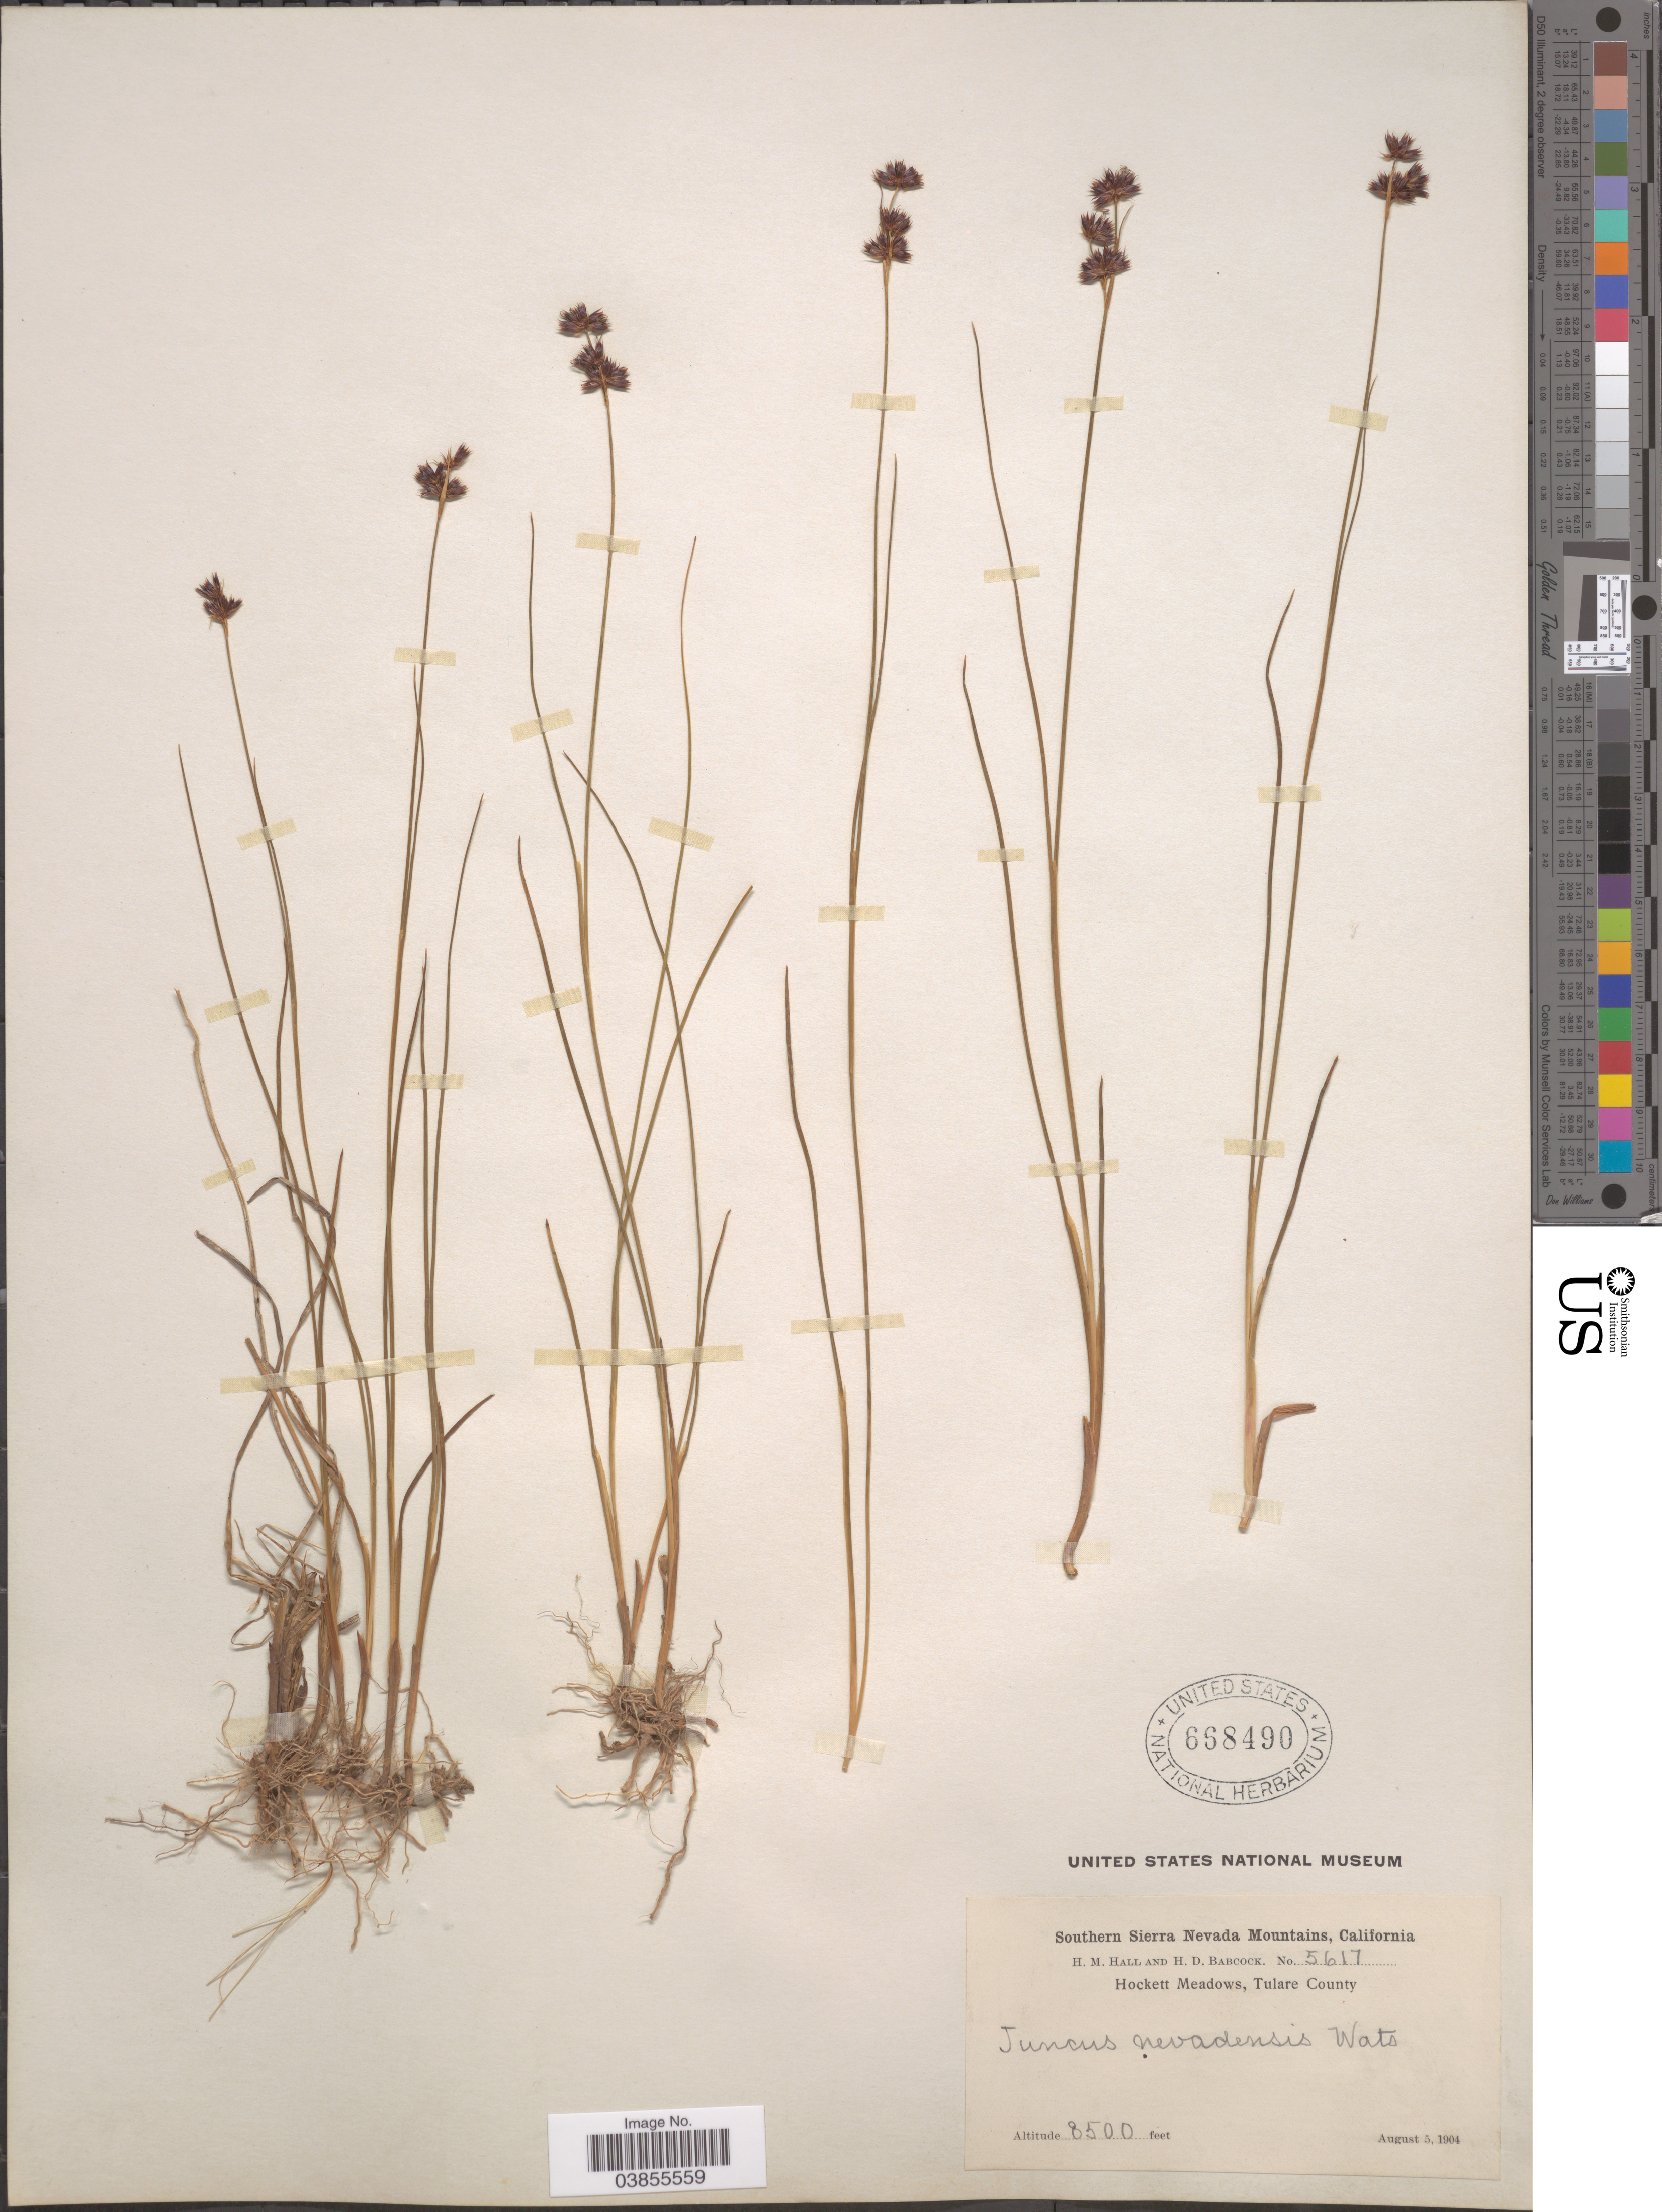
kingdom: Plantae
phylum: Tracheophyta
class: Liliopsida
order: Poales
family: Juncaceae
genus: Juncus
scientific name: Juncus nevadensis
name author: S. Watson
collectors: H. M. Hall & H. Babcock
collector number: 5617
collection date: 1904-08-05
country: United States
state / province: California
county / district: Tulare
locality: Southern Sierra Nevada Mountains. Hockett Meadows, Tulare County.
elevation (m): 2591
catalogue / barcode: US 668490